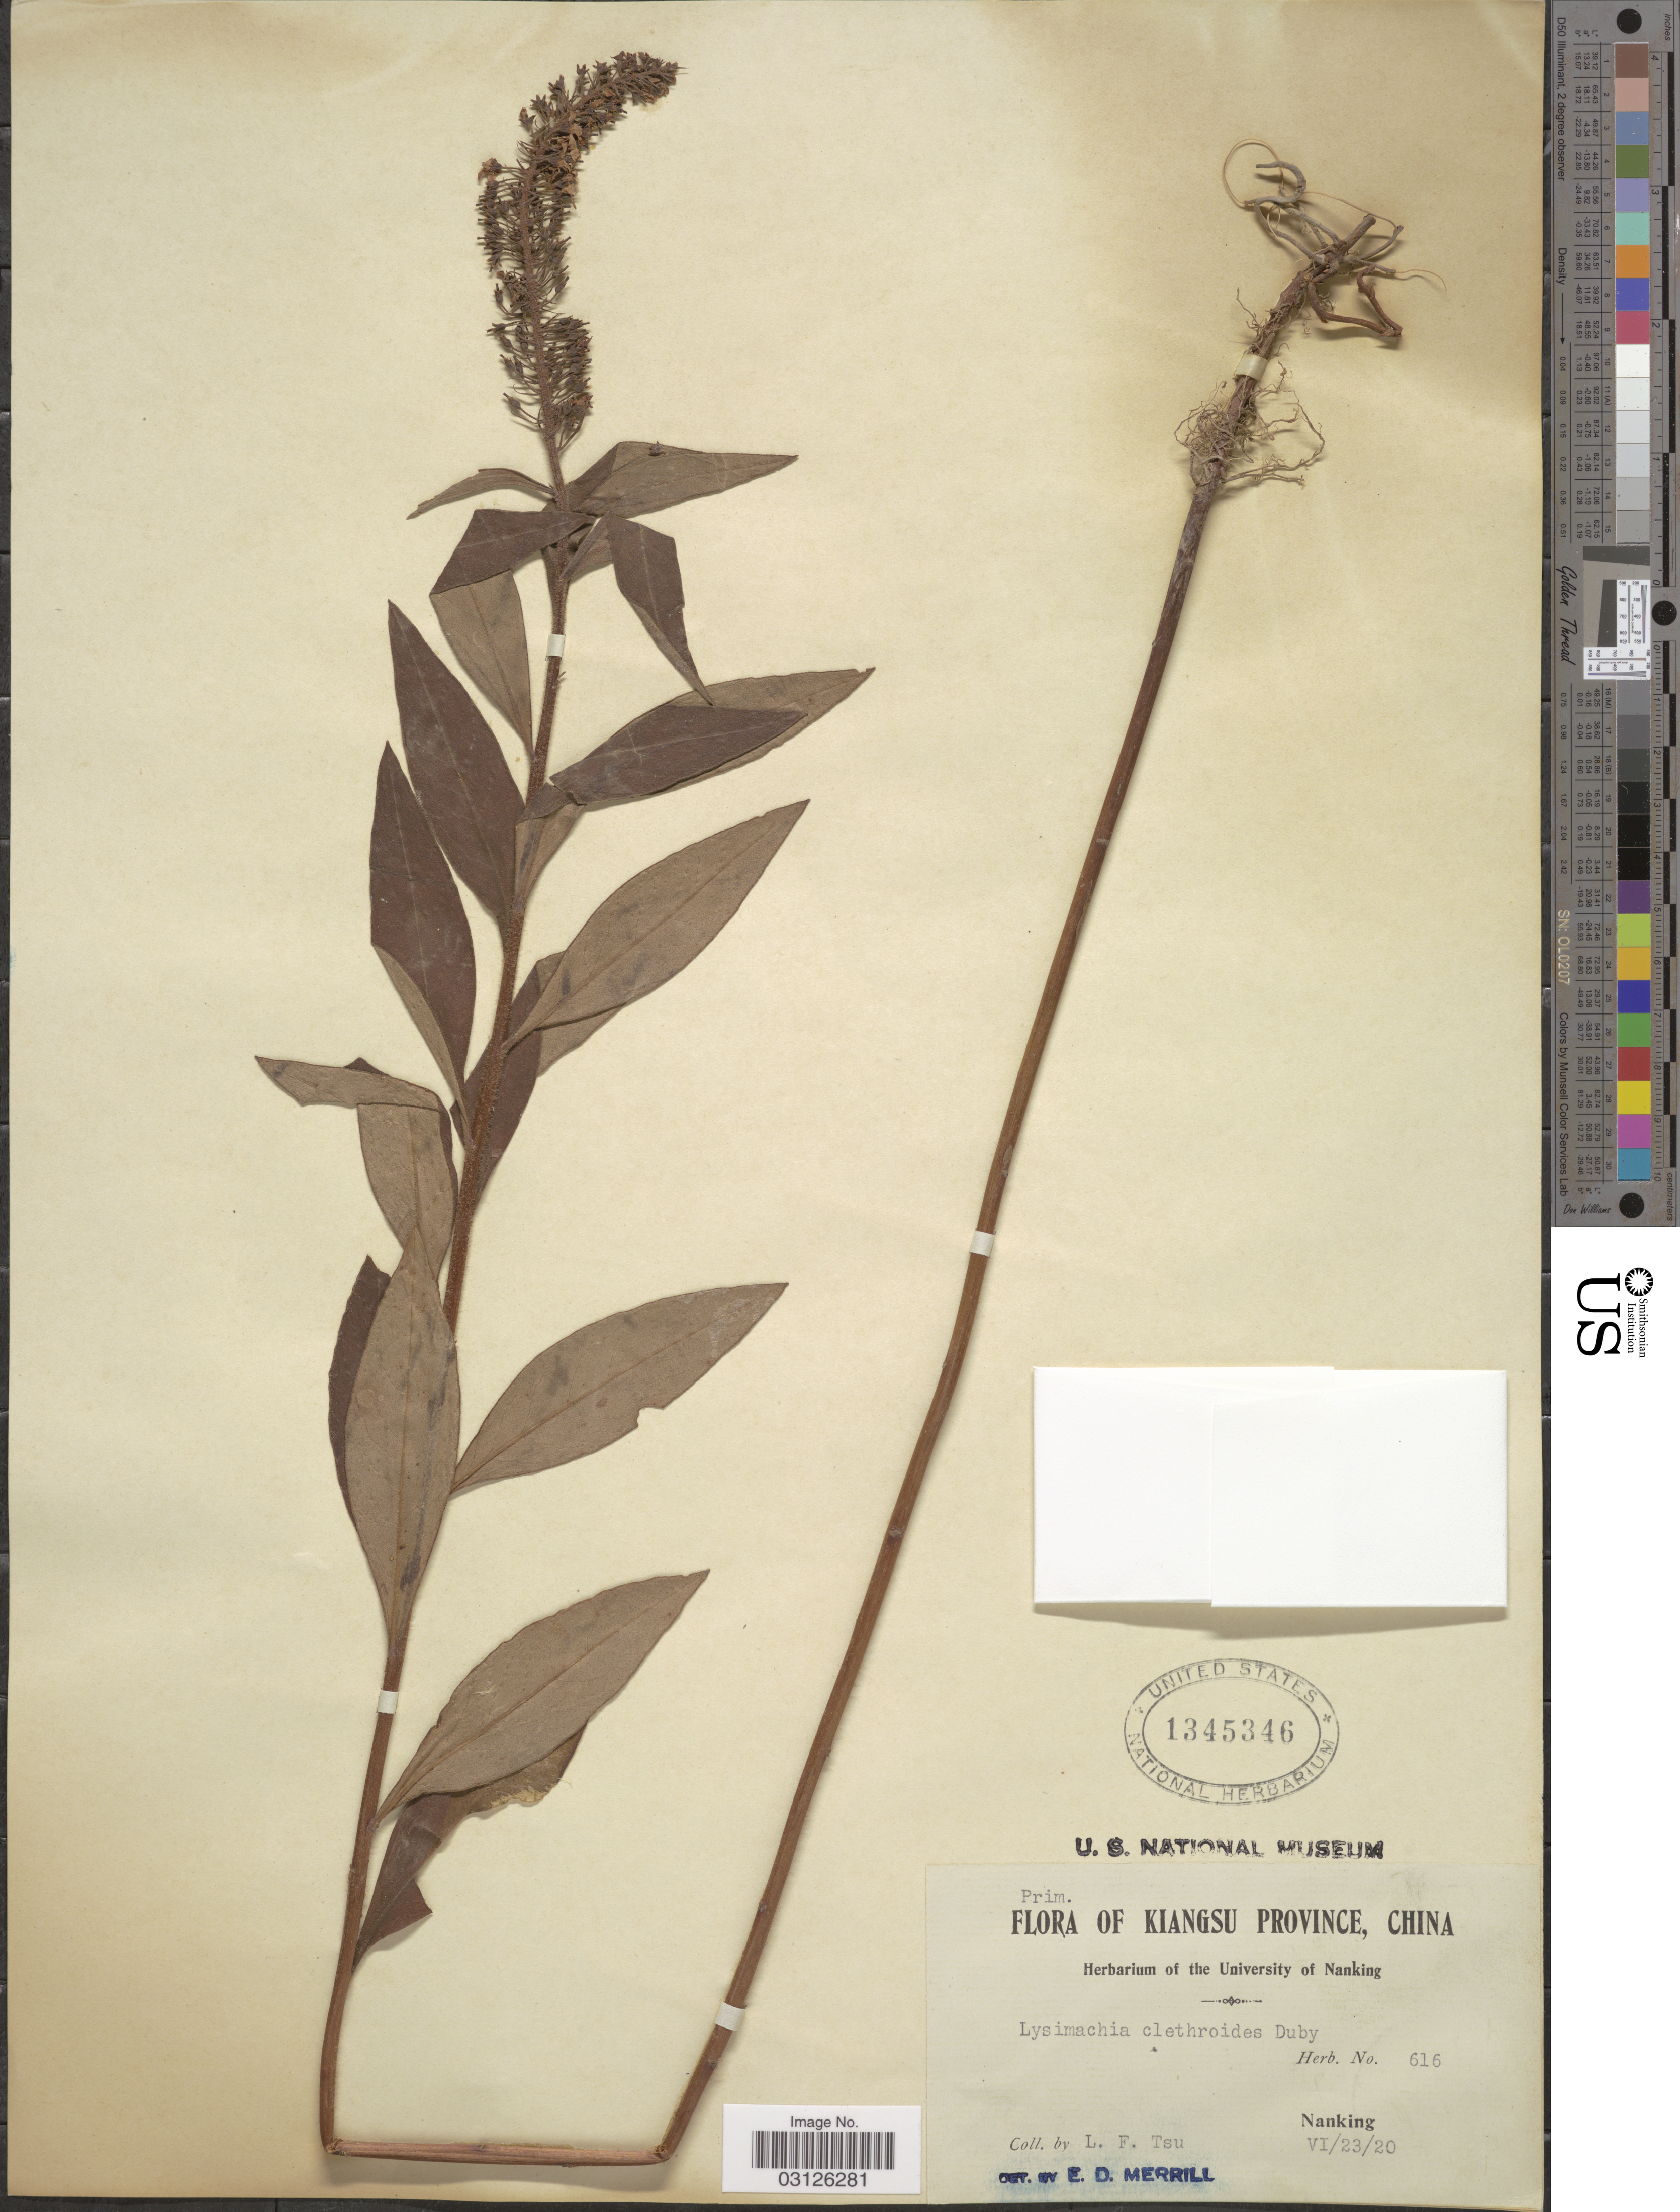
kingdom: Plantae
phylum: Tracheophyta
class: Magnoliopsida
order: Ericales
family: Primulaceae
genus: Lysimachia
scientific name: Lysimachia clethroides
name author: Duby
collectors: L. Tsu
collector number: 616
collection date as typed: Transcribed d/m/y: 23/6/20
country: China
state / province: Jiangsu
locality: Kiangsu Province.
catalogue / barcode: US 1345346